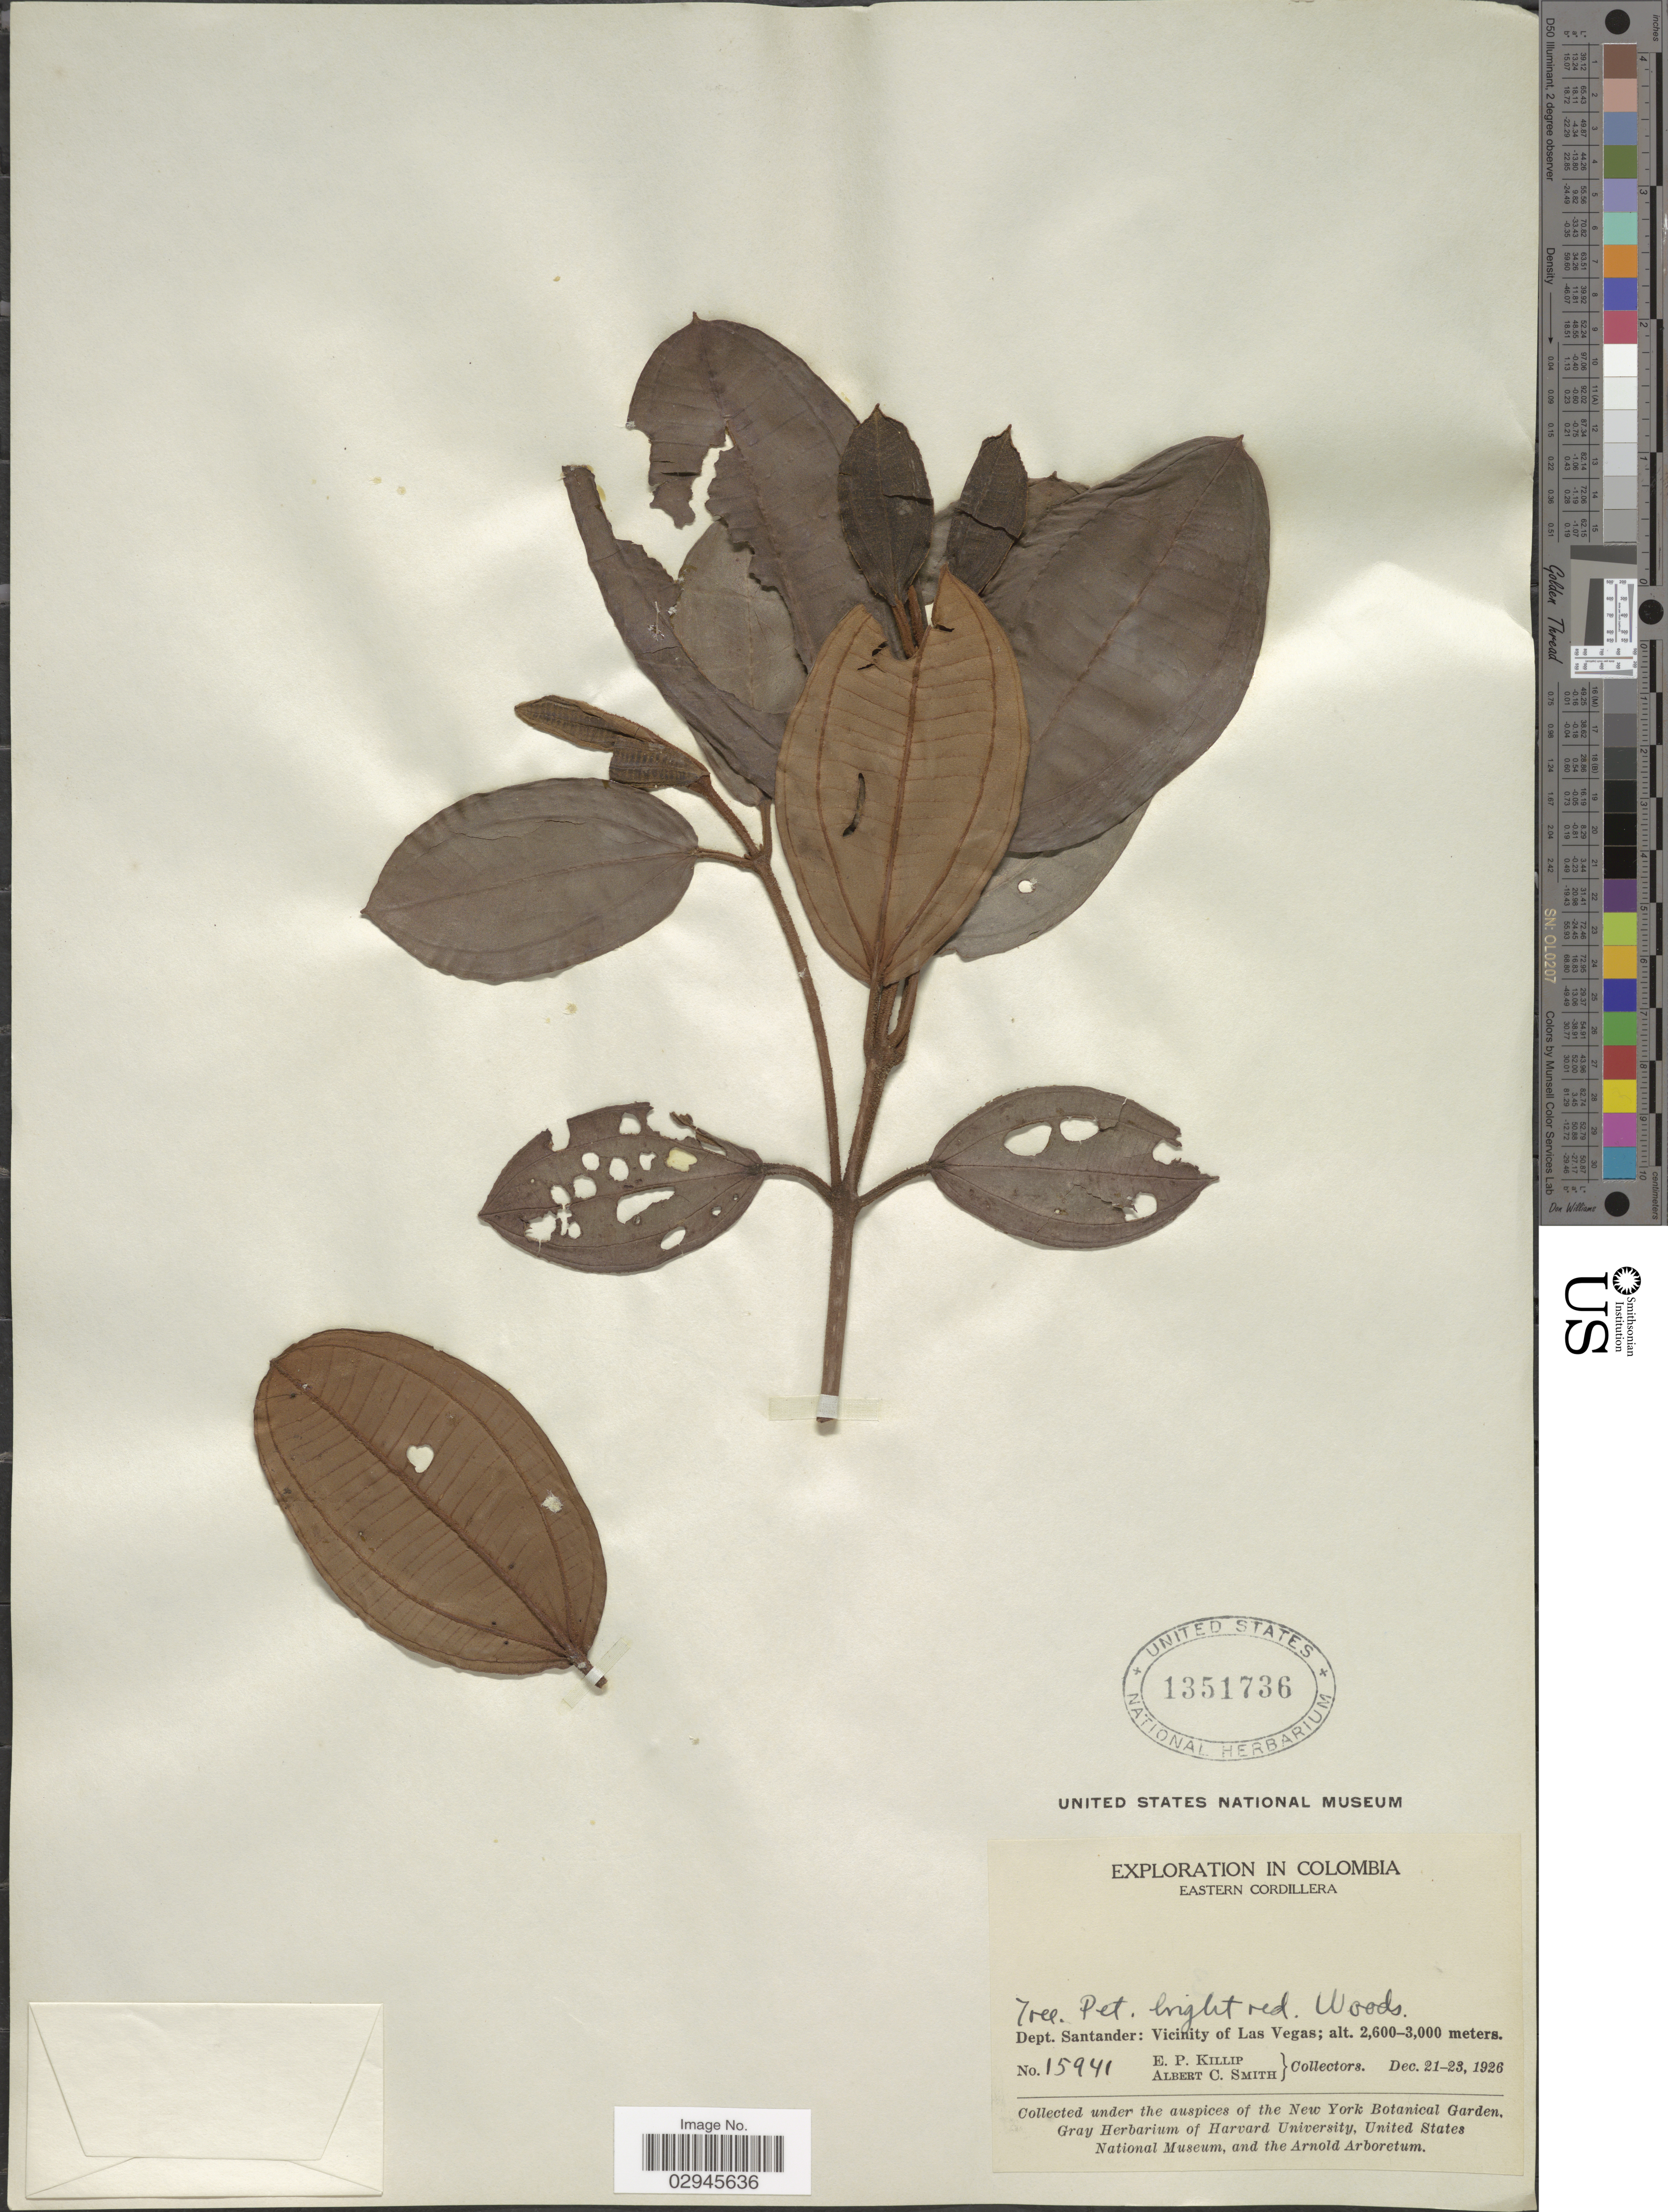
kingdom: Plantae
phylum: Tracheophyta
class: Magnoliopsida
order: Myrtales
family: Melastomataceae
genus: Miconia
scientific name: Miconia sp.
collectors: E. P. Killip & A. C. Smith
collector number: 15941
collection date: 1926-12-21/1926-12-23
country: Colombia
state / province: Santander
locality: Eastern Cordillera. Dept. Santander: Vicinity of Las Vegas.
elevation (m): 2600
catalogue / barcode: US 1351736